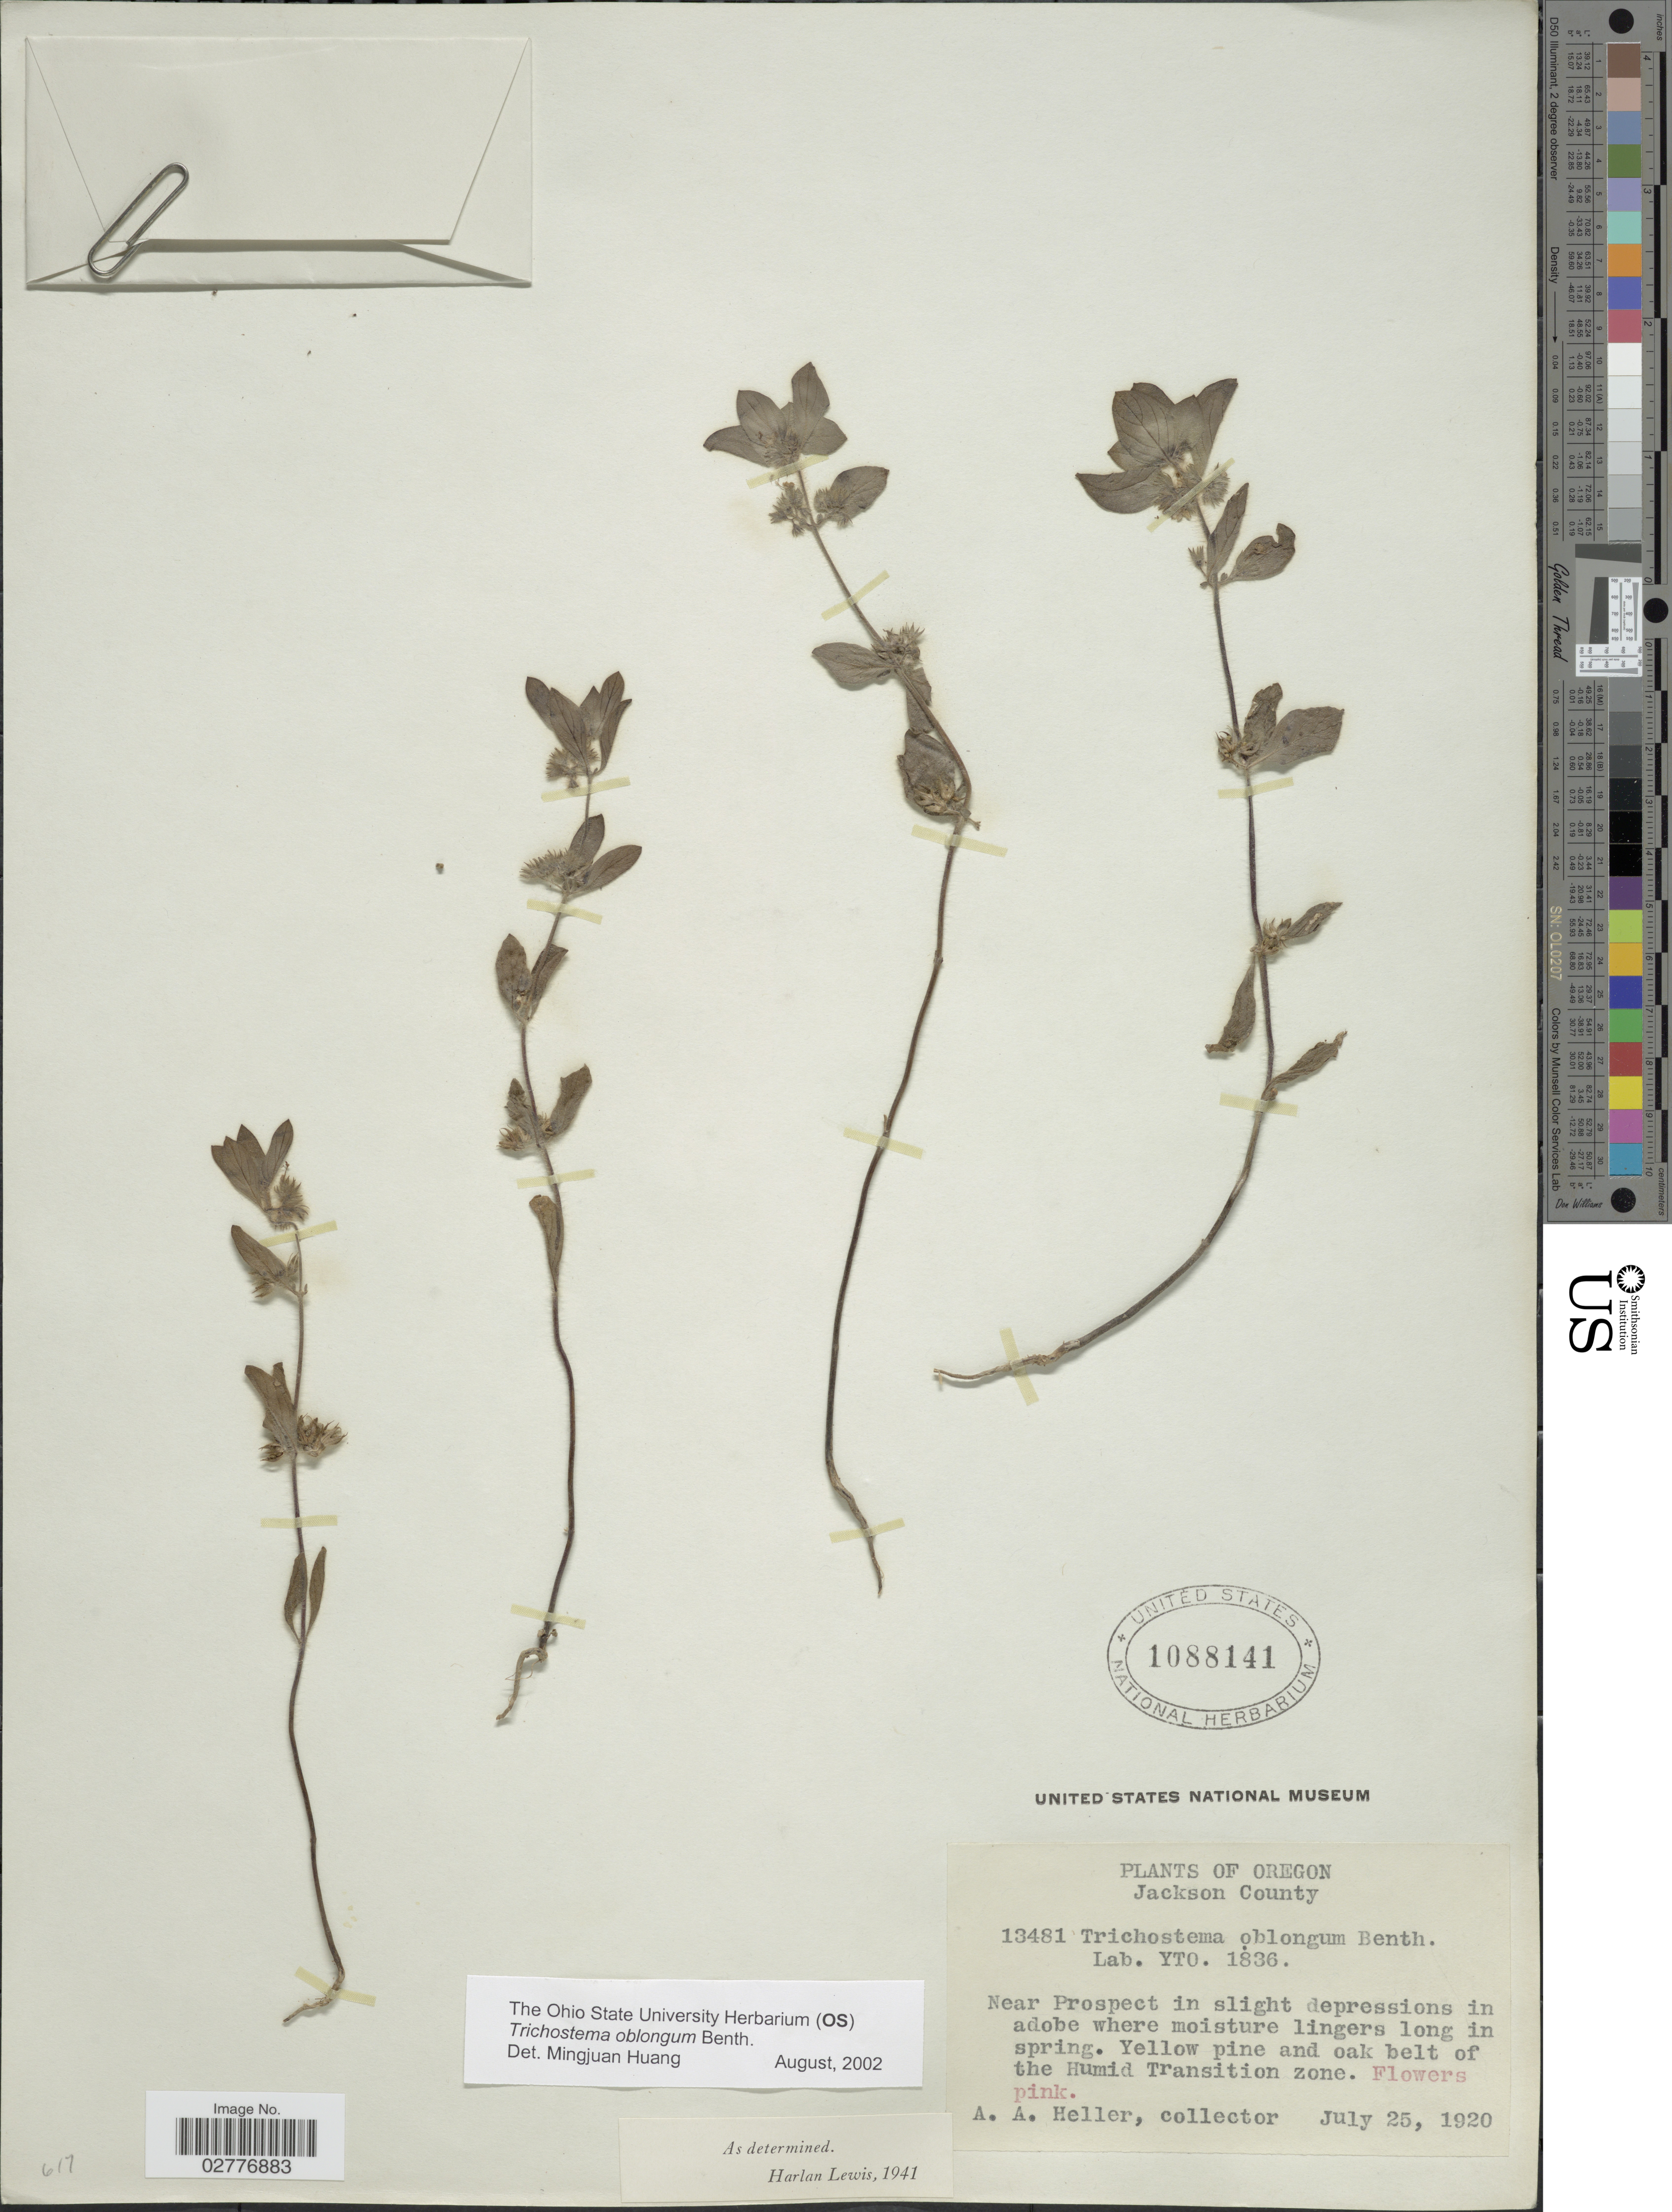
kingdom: Plantae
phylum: Tracheophyta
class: Magnoliopsida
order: Lamiales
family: Lamiaceae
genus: Trichostema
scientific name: Trichostema oblongum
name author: Benth.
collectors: A. A. Heller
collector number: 13481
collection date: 1920-07-25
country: United States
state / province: Oregon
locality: Jackson County. The Humid Transition zone.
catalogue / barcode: US 1088141